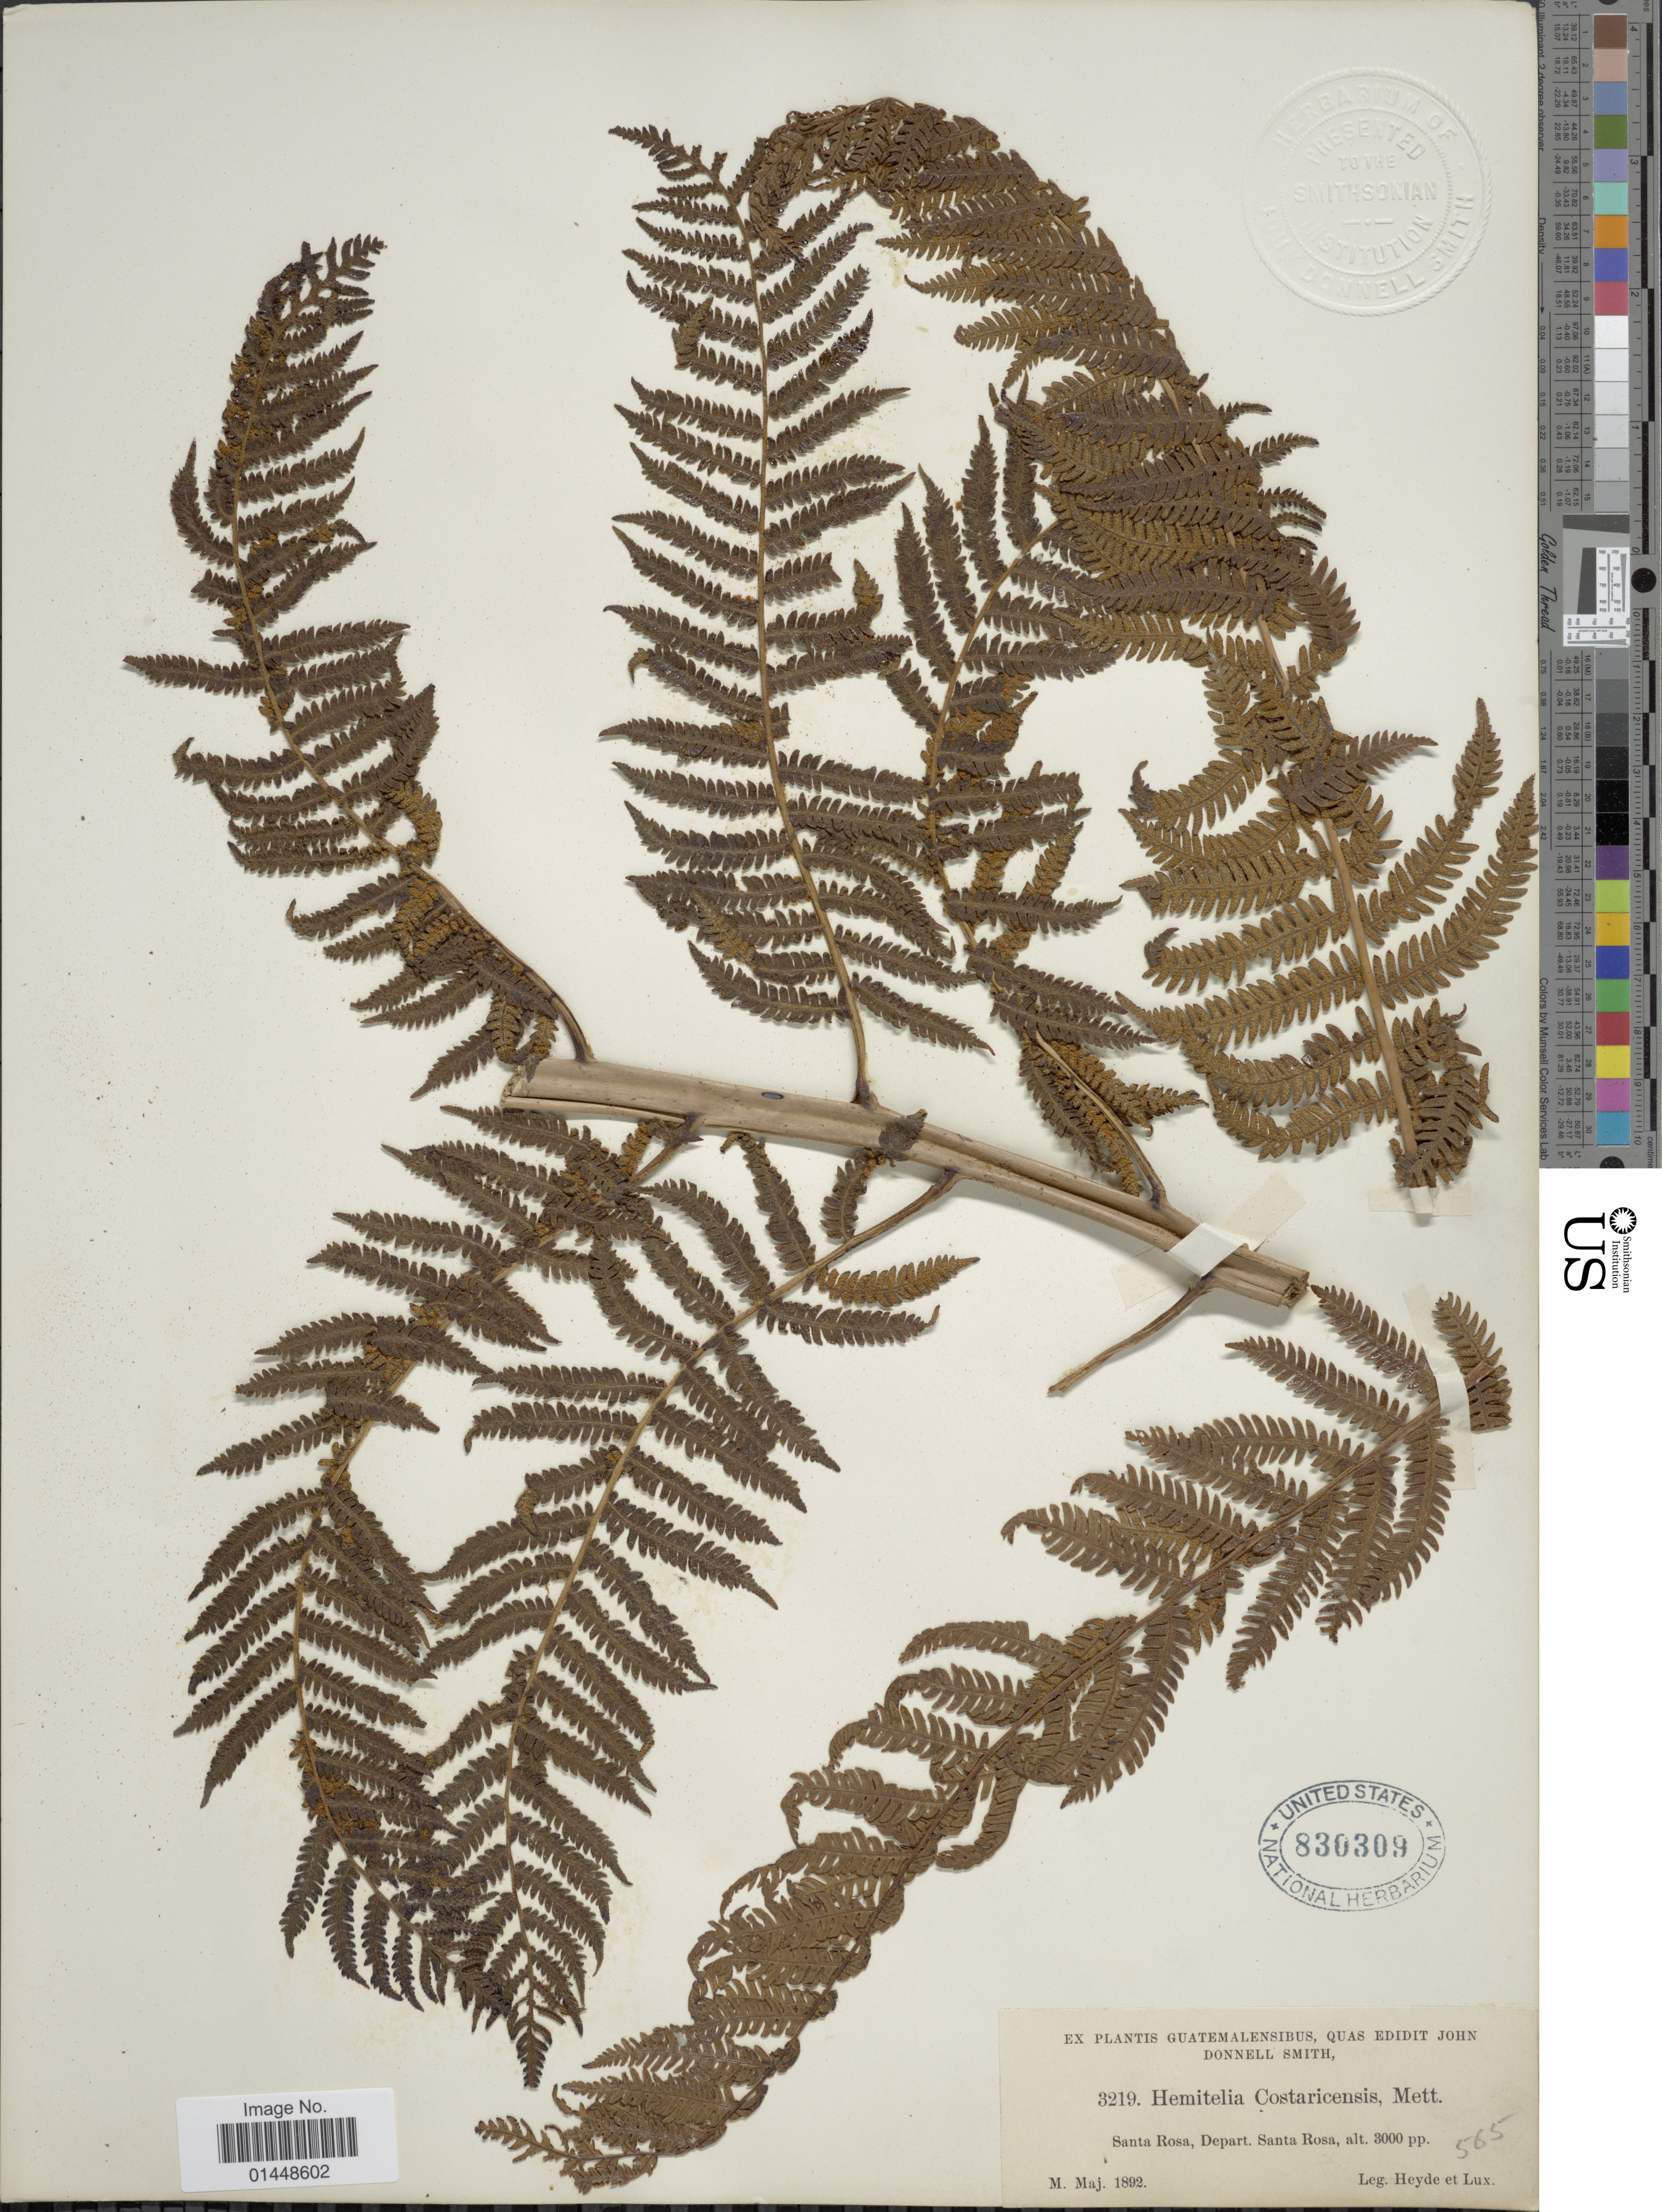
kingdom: Plantae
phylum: Tracheophyta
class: Polypodiopsida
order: Cyatheales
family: Cyatheaceae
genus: Cyathea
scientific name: Cyathea costaricensis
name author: (Kuhn) Domin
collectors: Heyde & Lux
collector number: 3219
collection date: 1892-05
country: Guatemala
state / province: Santa Rosa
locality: Santa Rosa, Depart. Santa Rosa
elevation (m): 914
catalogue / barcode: US 830309